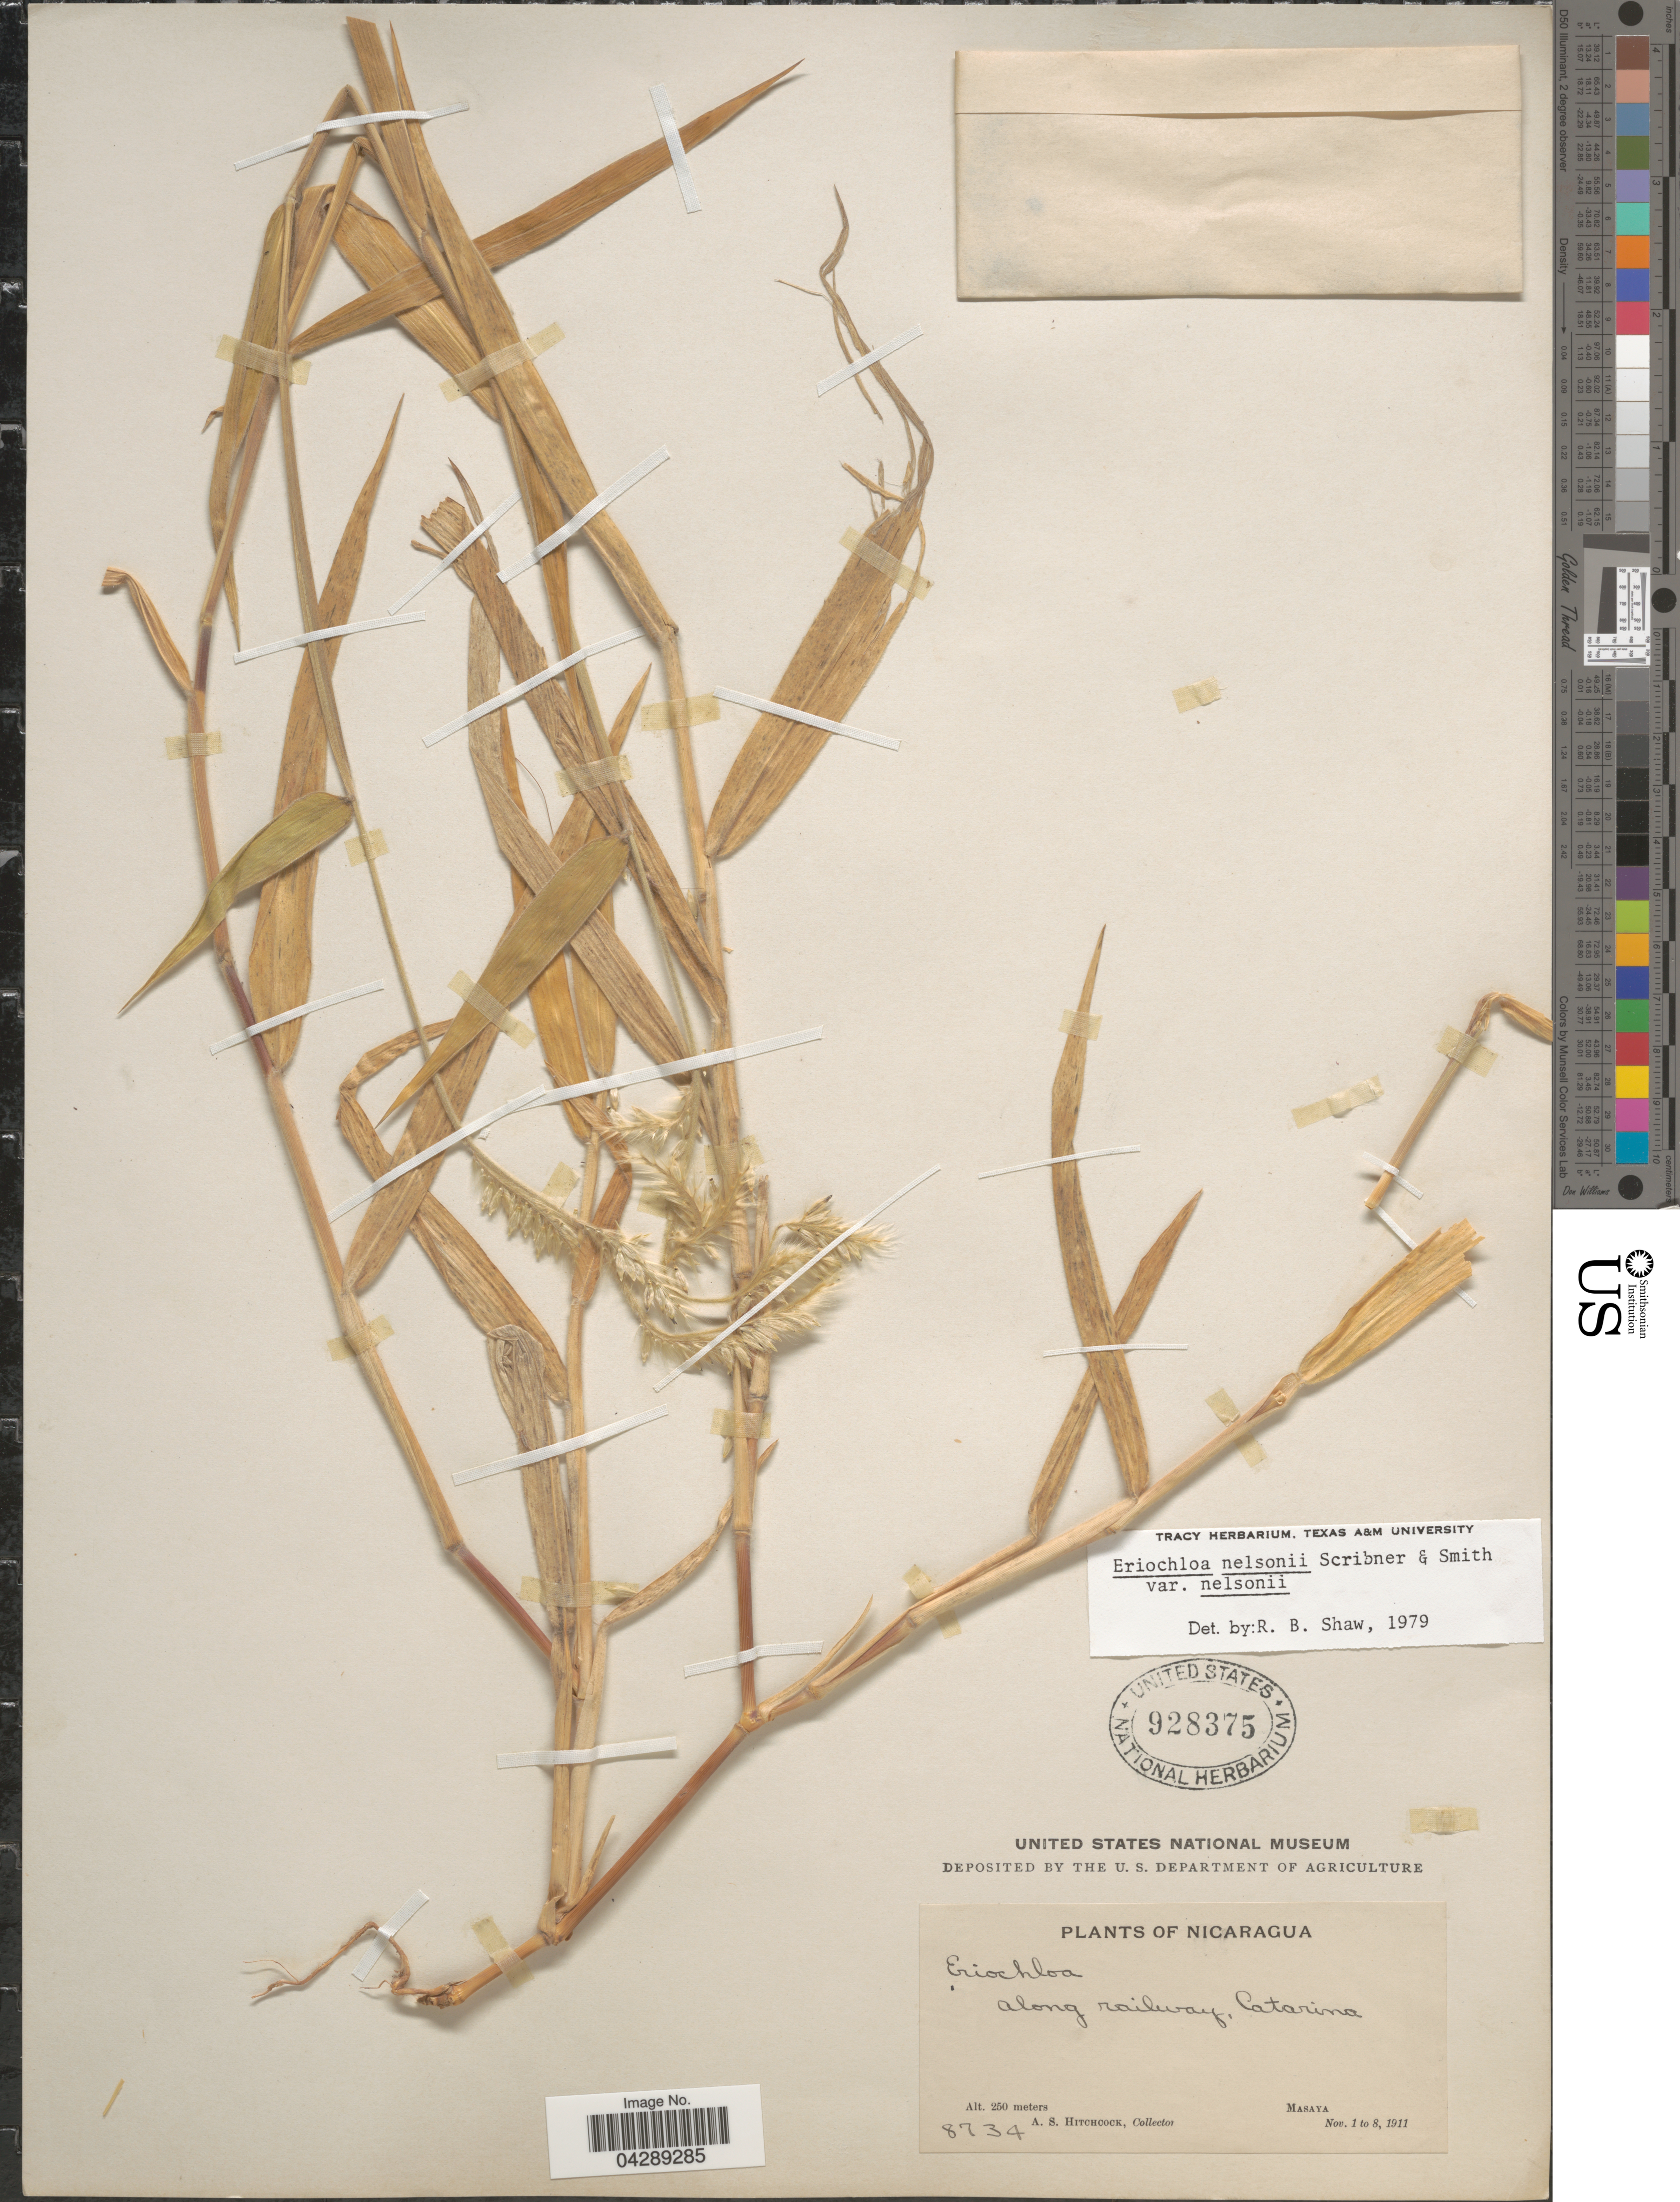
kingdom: Plantae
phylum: Tracheophyta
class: Liliopsida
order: Poales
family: Poaceae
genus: Eriochloa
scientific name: Eriochloa nelsonii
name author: Scribn. & J.G. Sm.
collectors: A. S. Hitchcock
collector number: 8734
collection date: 1911-11-01/1911-11-08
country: Nicaragua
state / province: Masaya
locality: Along railway, Catarina. Masaya.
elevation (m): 250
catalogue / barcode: US 928375